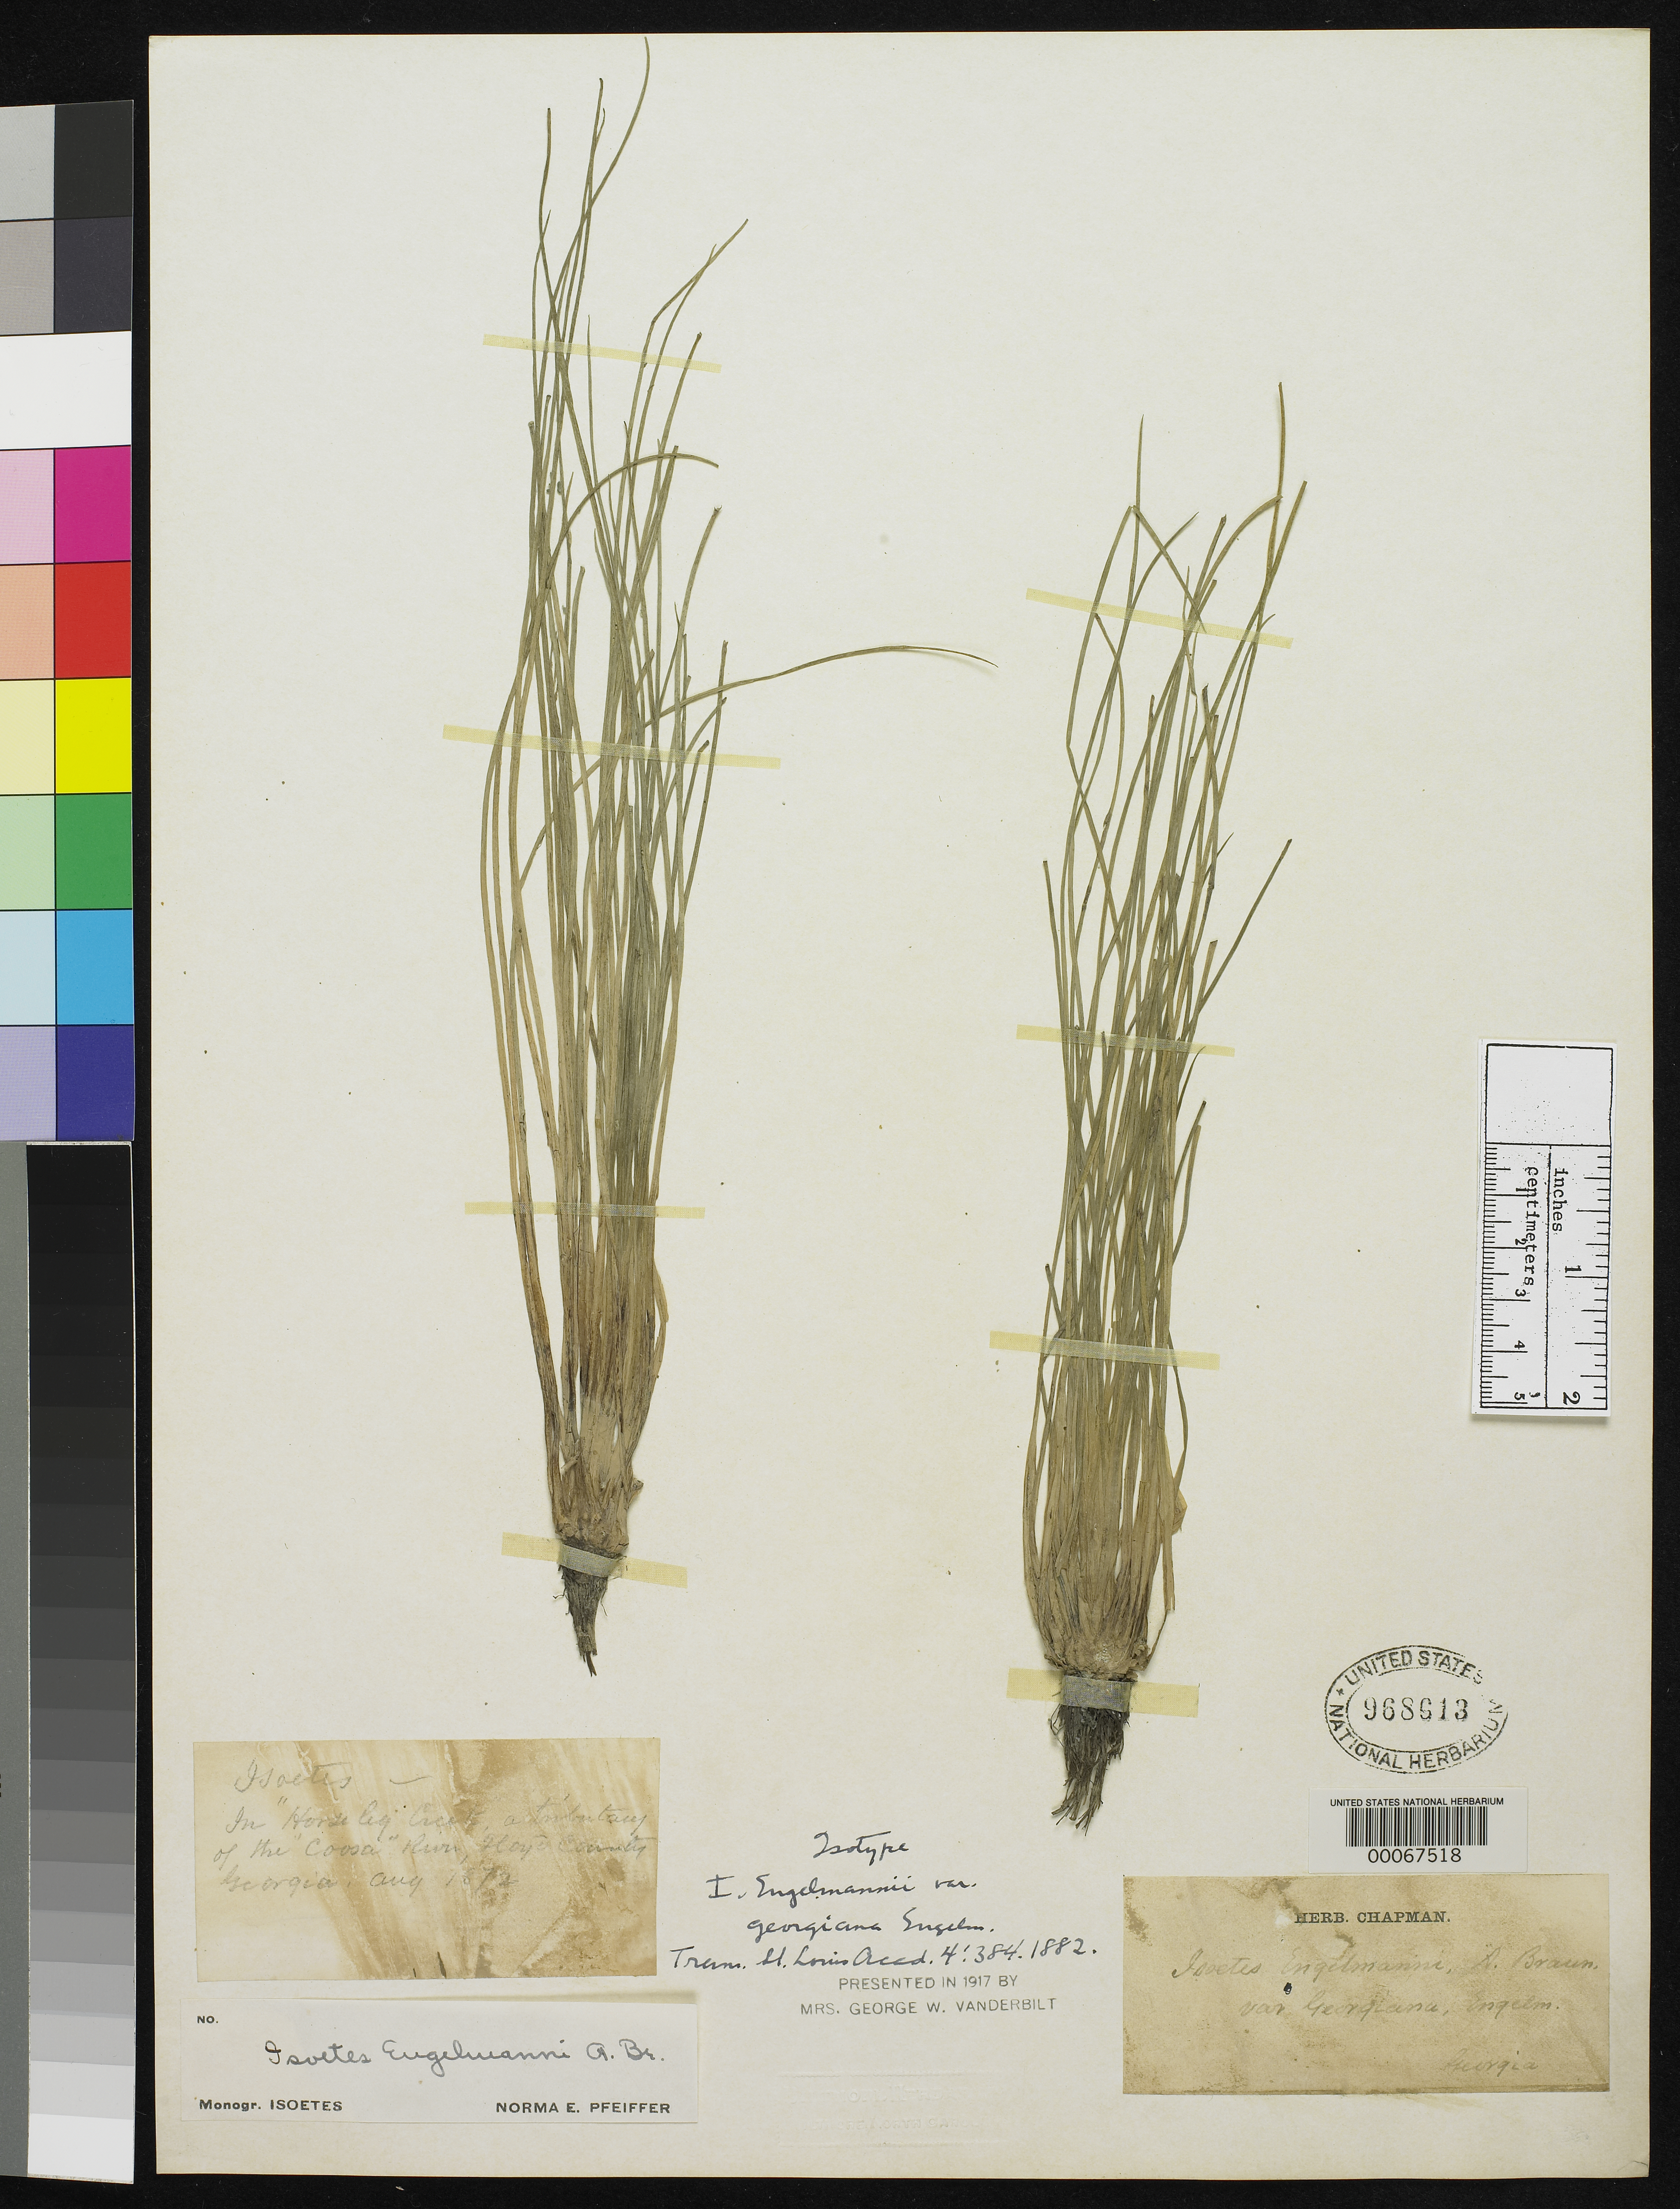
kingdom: Plantae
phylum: Tracheophyta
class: Lycopodiopsida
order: Isoetales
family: Isoetaceae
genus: Isoetes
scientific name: Isoetes engelmannii var. georgiana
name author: Engelm.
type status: Isotype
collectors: A. W. Chapman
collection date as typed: Aug 1872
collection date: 1872-08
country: United States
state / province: Georgia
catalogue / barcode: US 968613